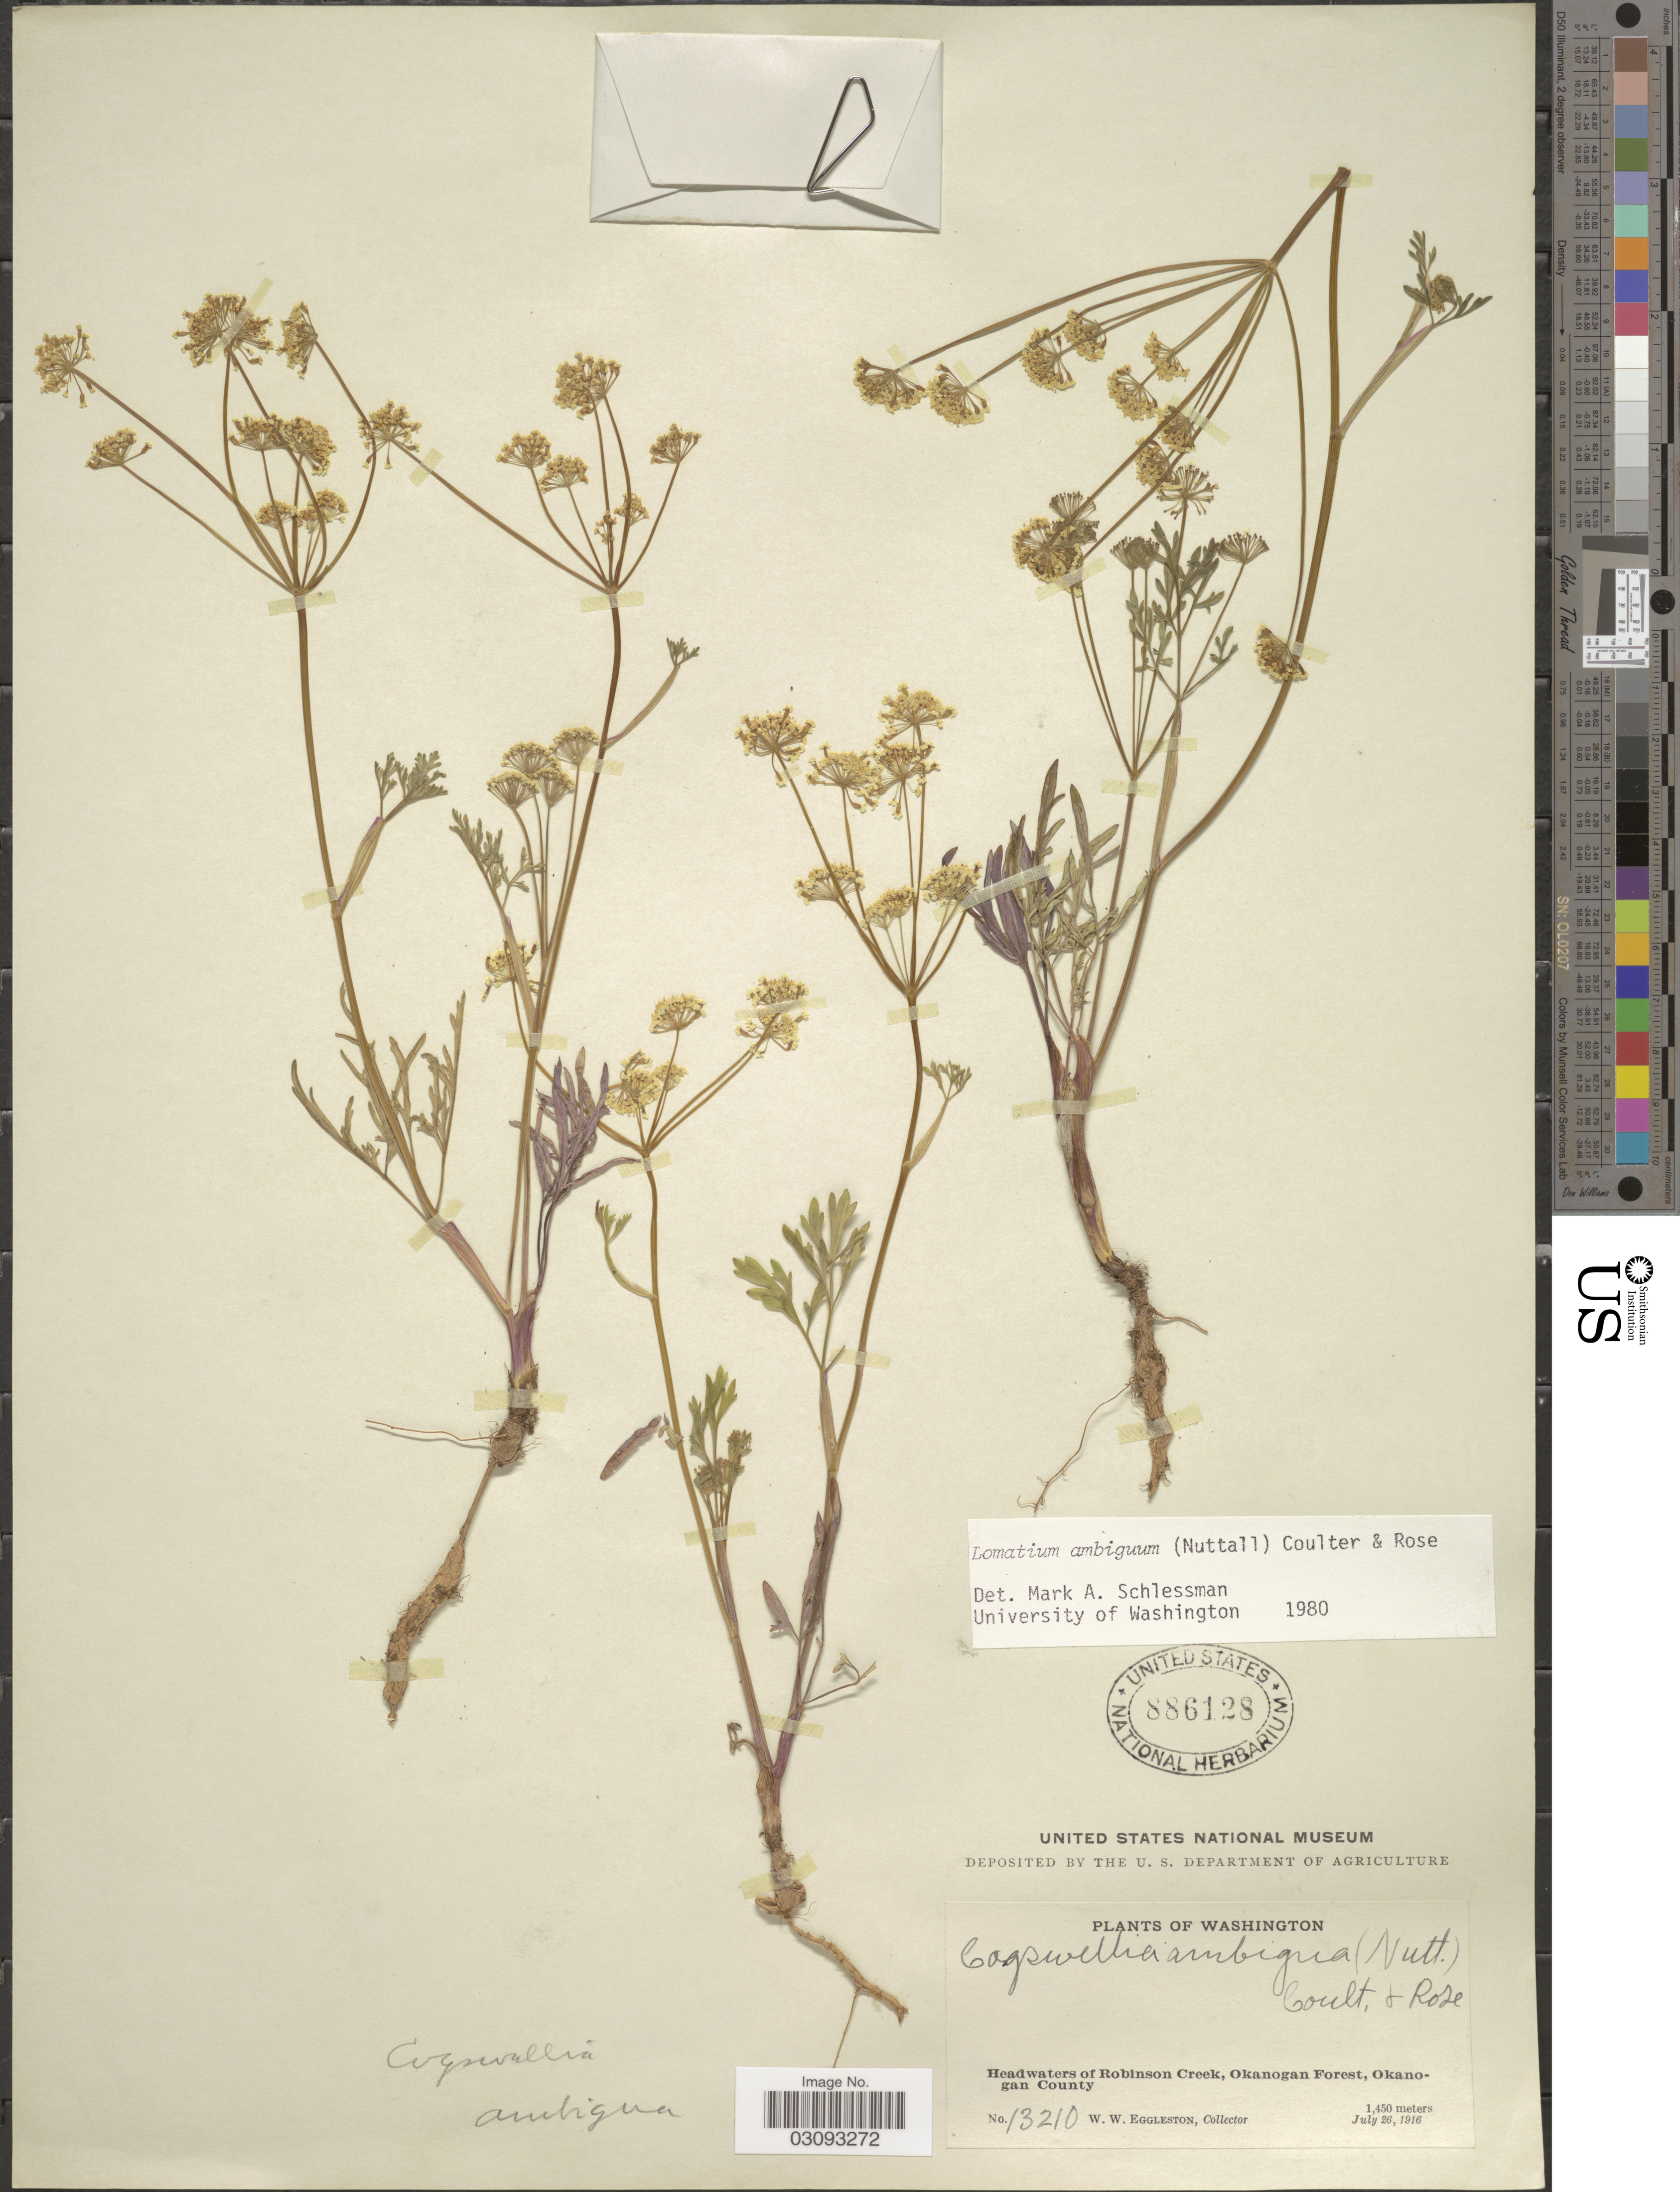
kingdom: Plantae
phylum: Tracheophyta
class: Magnoliopsida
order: Apiales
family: Apiaceae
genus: Lomatium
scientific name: Lomatium ambiguum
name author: (Nutt.) Coult. & Rose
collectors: W. W. Eggleston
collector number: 13210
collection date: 1916-07-26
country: United States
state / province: Washington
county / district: Okanogan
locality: Headwaters of Robinson Creek, Okanogan Forest, Okanogan County.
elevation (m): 1450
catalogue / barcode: US 886128